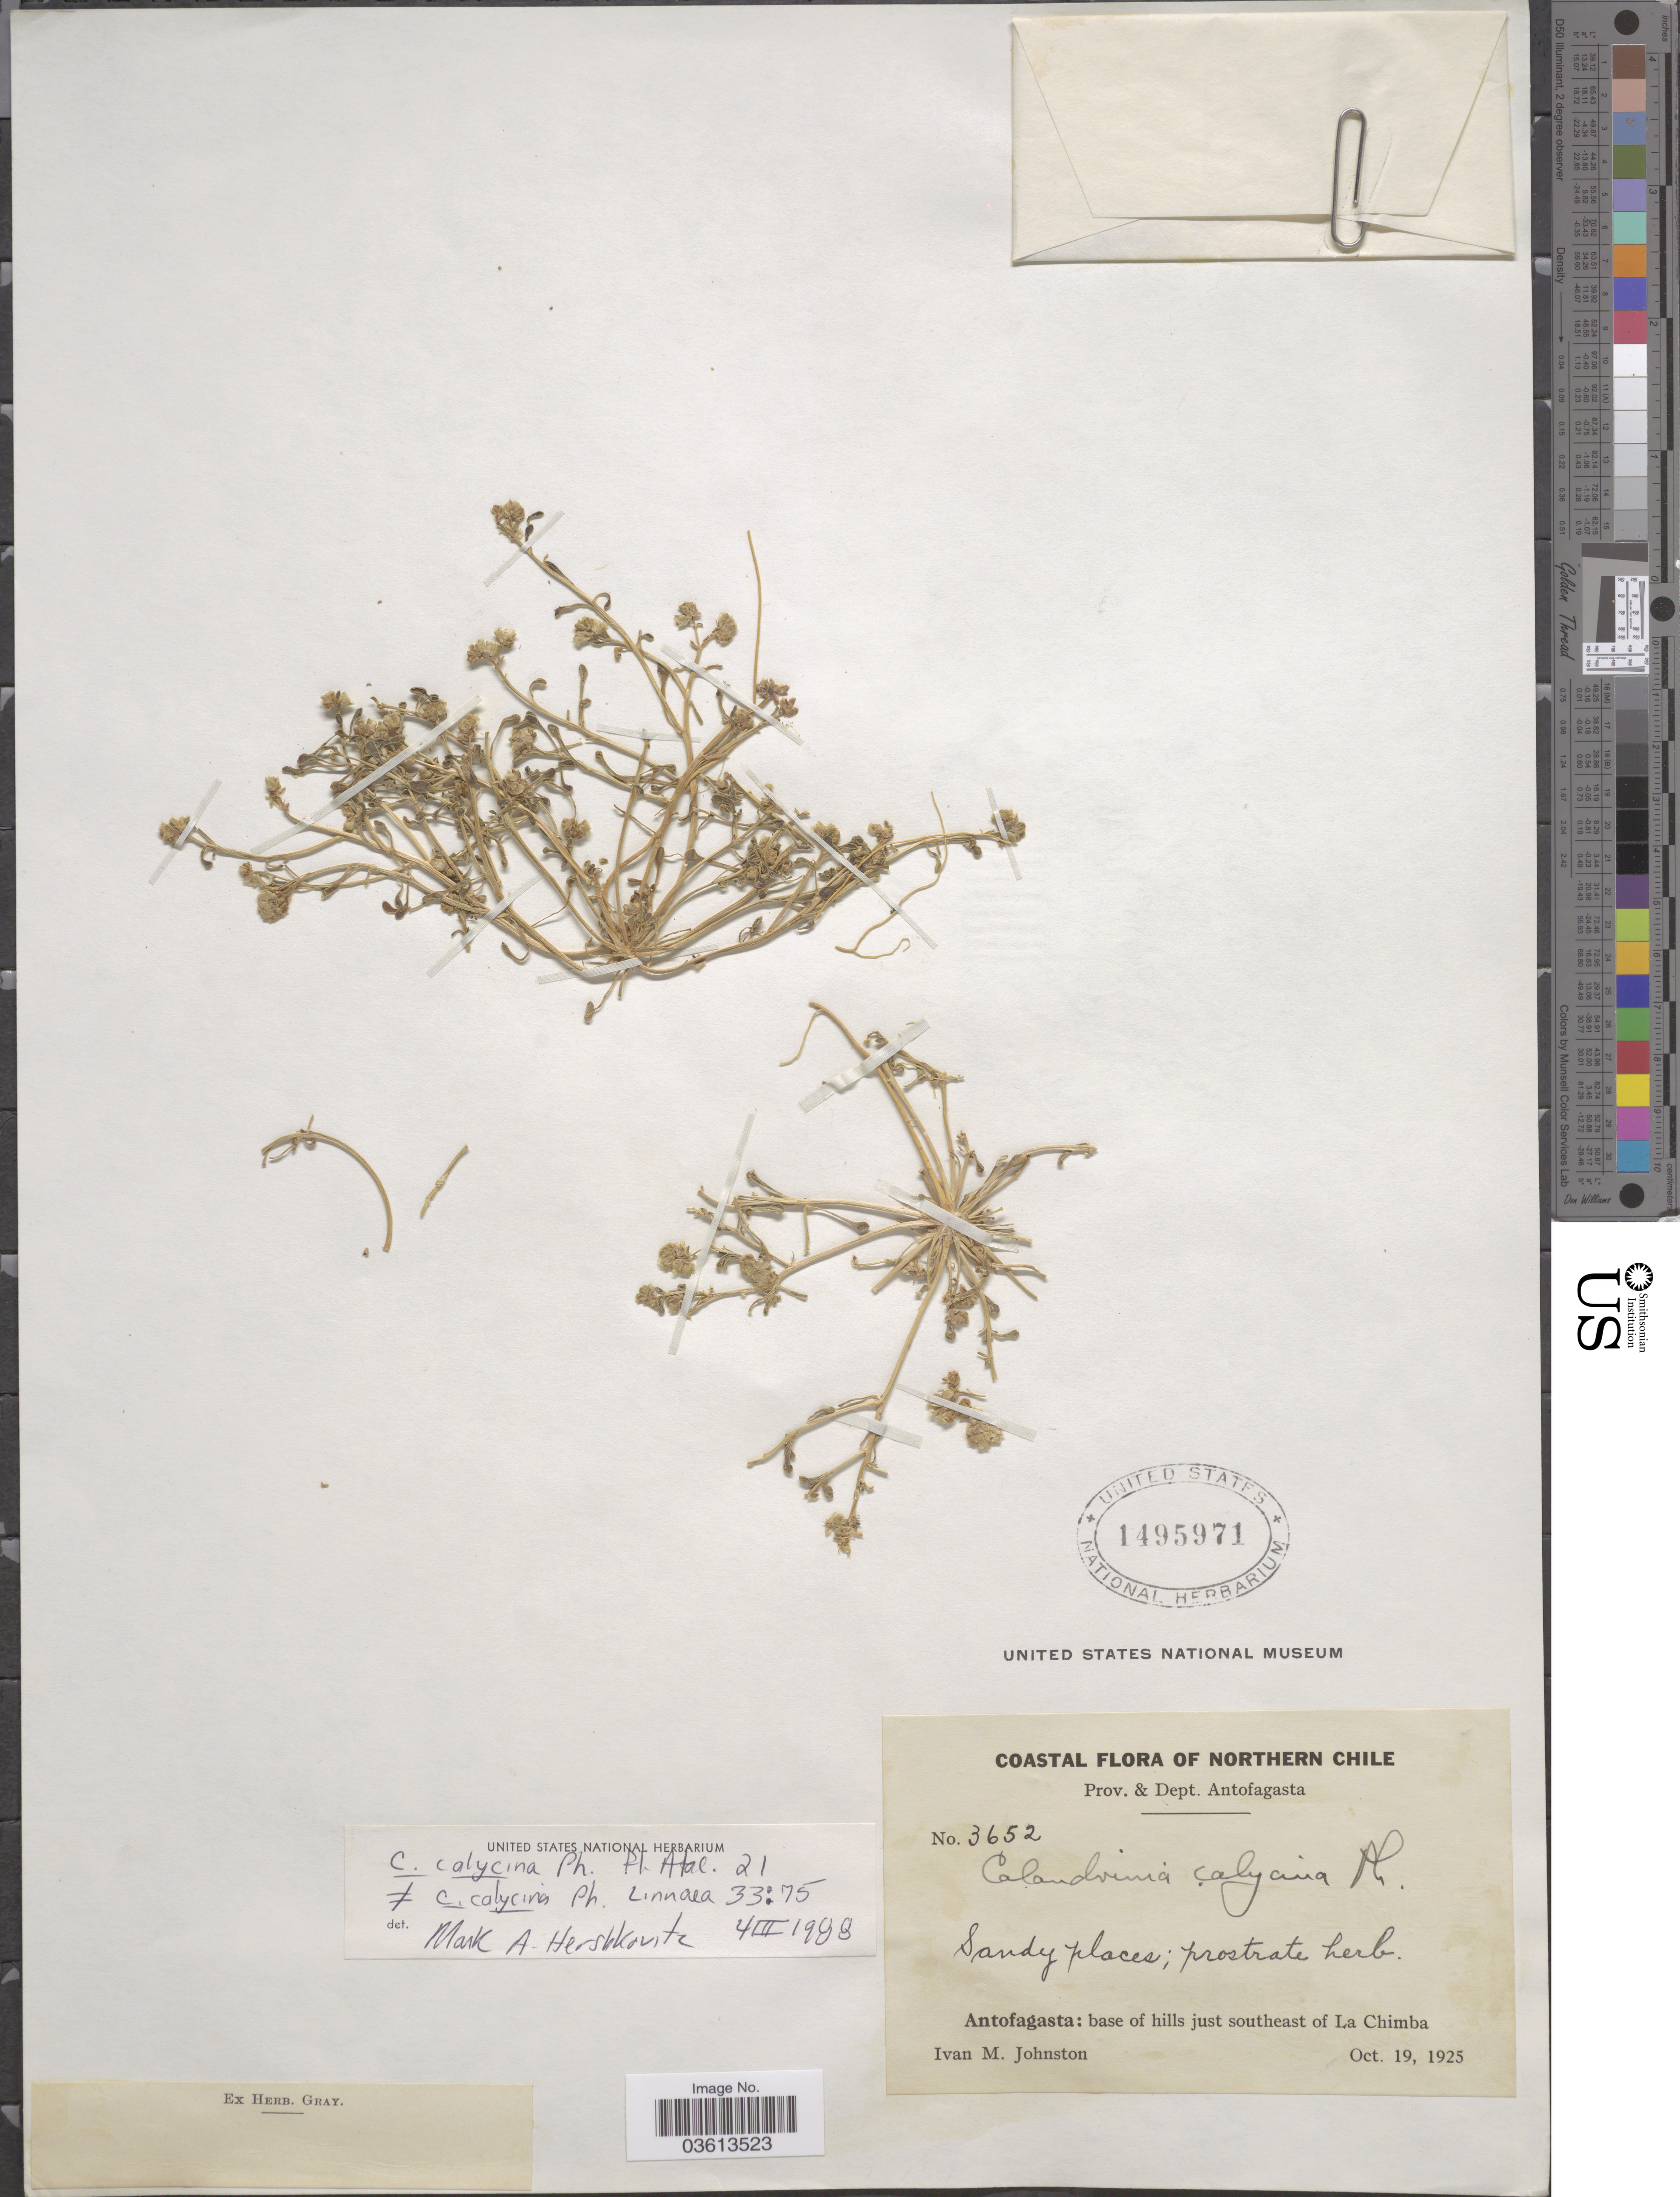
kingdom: Plantae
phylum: Tracheophyta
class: Magnoliopsida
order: Caryophyllales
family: Montiaceae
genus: Philippiamra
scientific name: Philippiamra calycina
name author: (Phil.) Hershk.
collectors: I.M. Johnston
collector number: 3652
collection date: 1925-10-19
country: Chile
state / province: Antofagasta (II)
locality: Coastal Northern Chile. Dept. Antofagasta. Antofagasta: base of hills just southeast of La Chimba.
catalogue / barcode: US 1495971